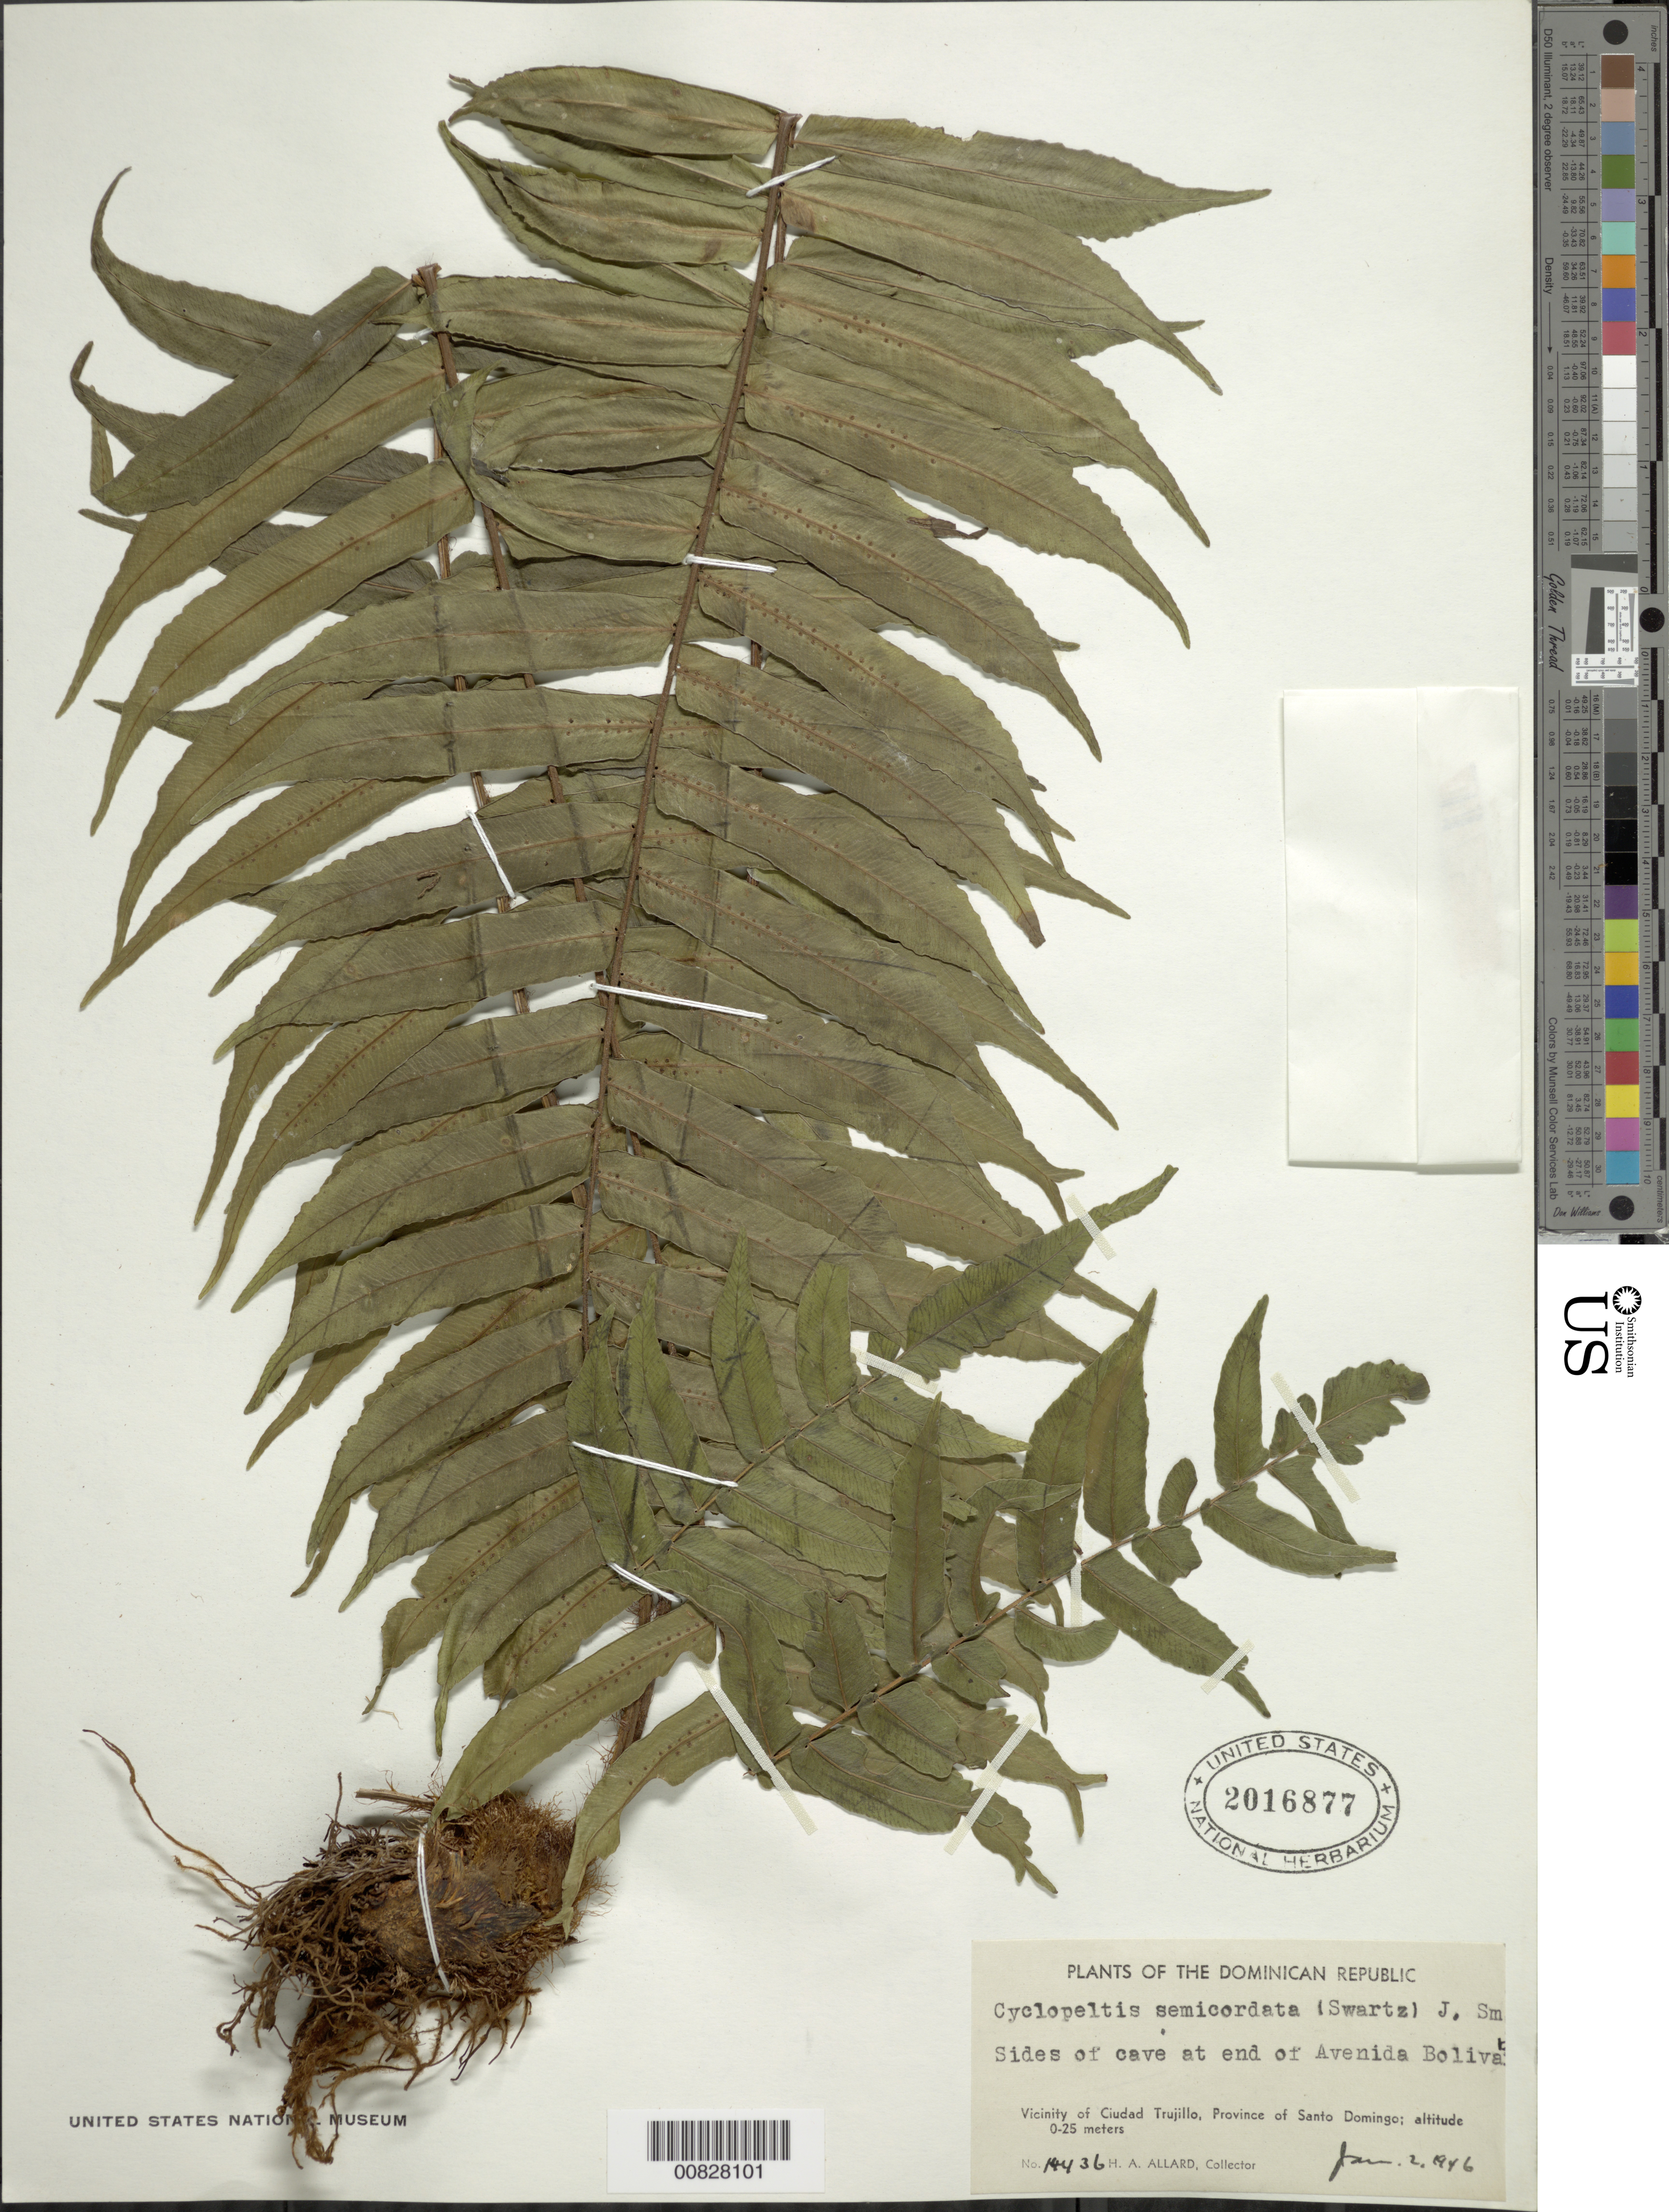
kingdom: Plantae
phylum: Tracheophyta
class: Polypodiopsida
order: Polypodiales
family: Lomariopsidaceae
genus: Cyclopeltis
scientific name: Cyclopeltis semicordata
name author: (Sw.) J. Sm.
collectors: H. A. Allard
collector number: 14436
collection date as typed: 02 Jan 1946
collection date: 1946-01-02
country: Dominican Republic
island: Hispaniola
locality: Ciudad Trujillo vicinity, end of Avenida Bolivar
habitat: Sides of cave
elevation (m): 0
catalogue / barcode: US 2016877